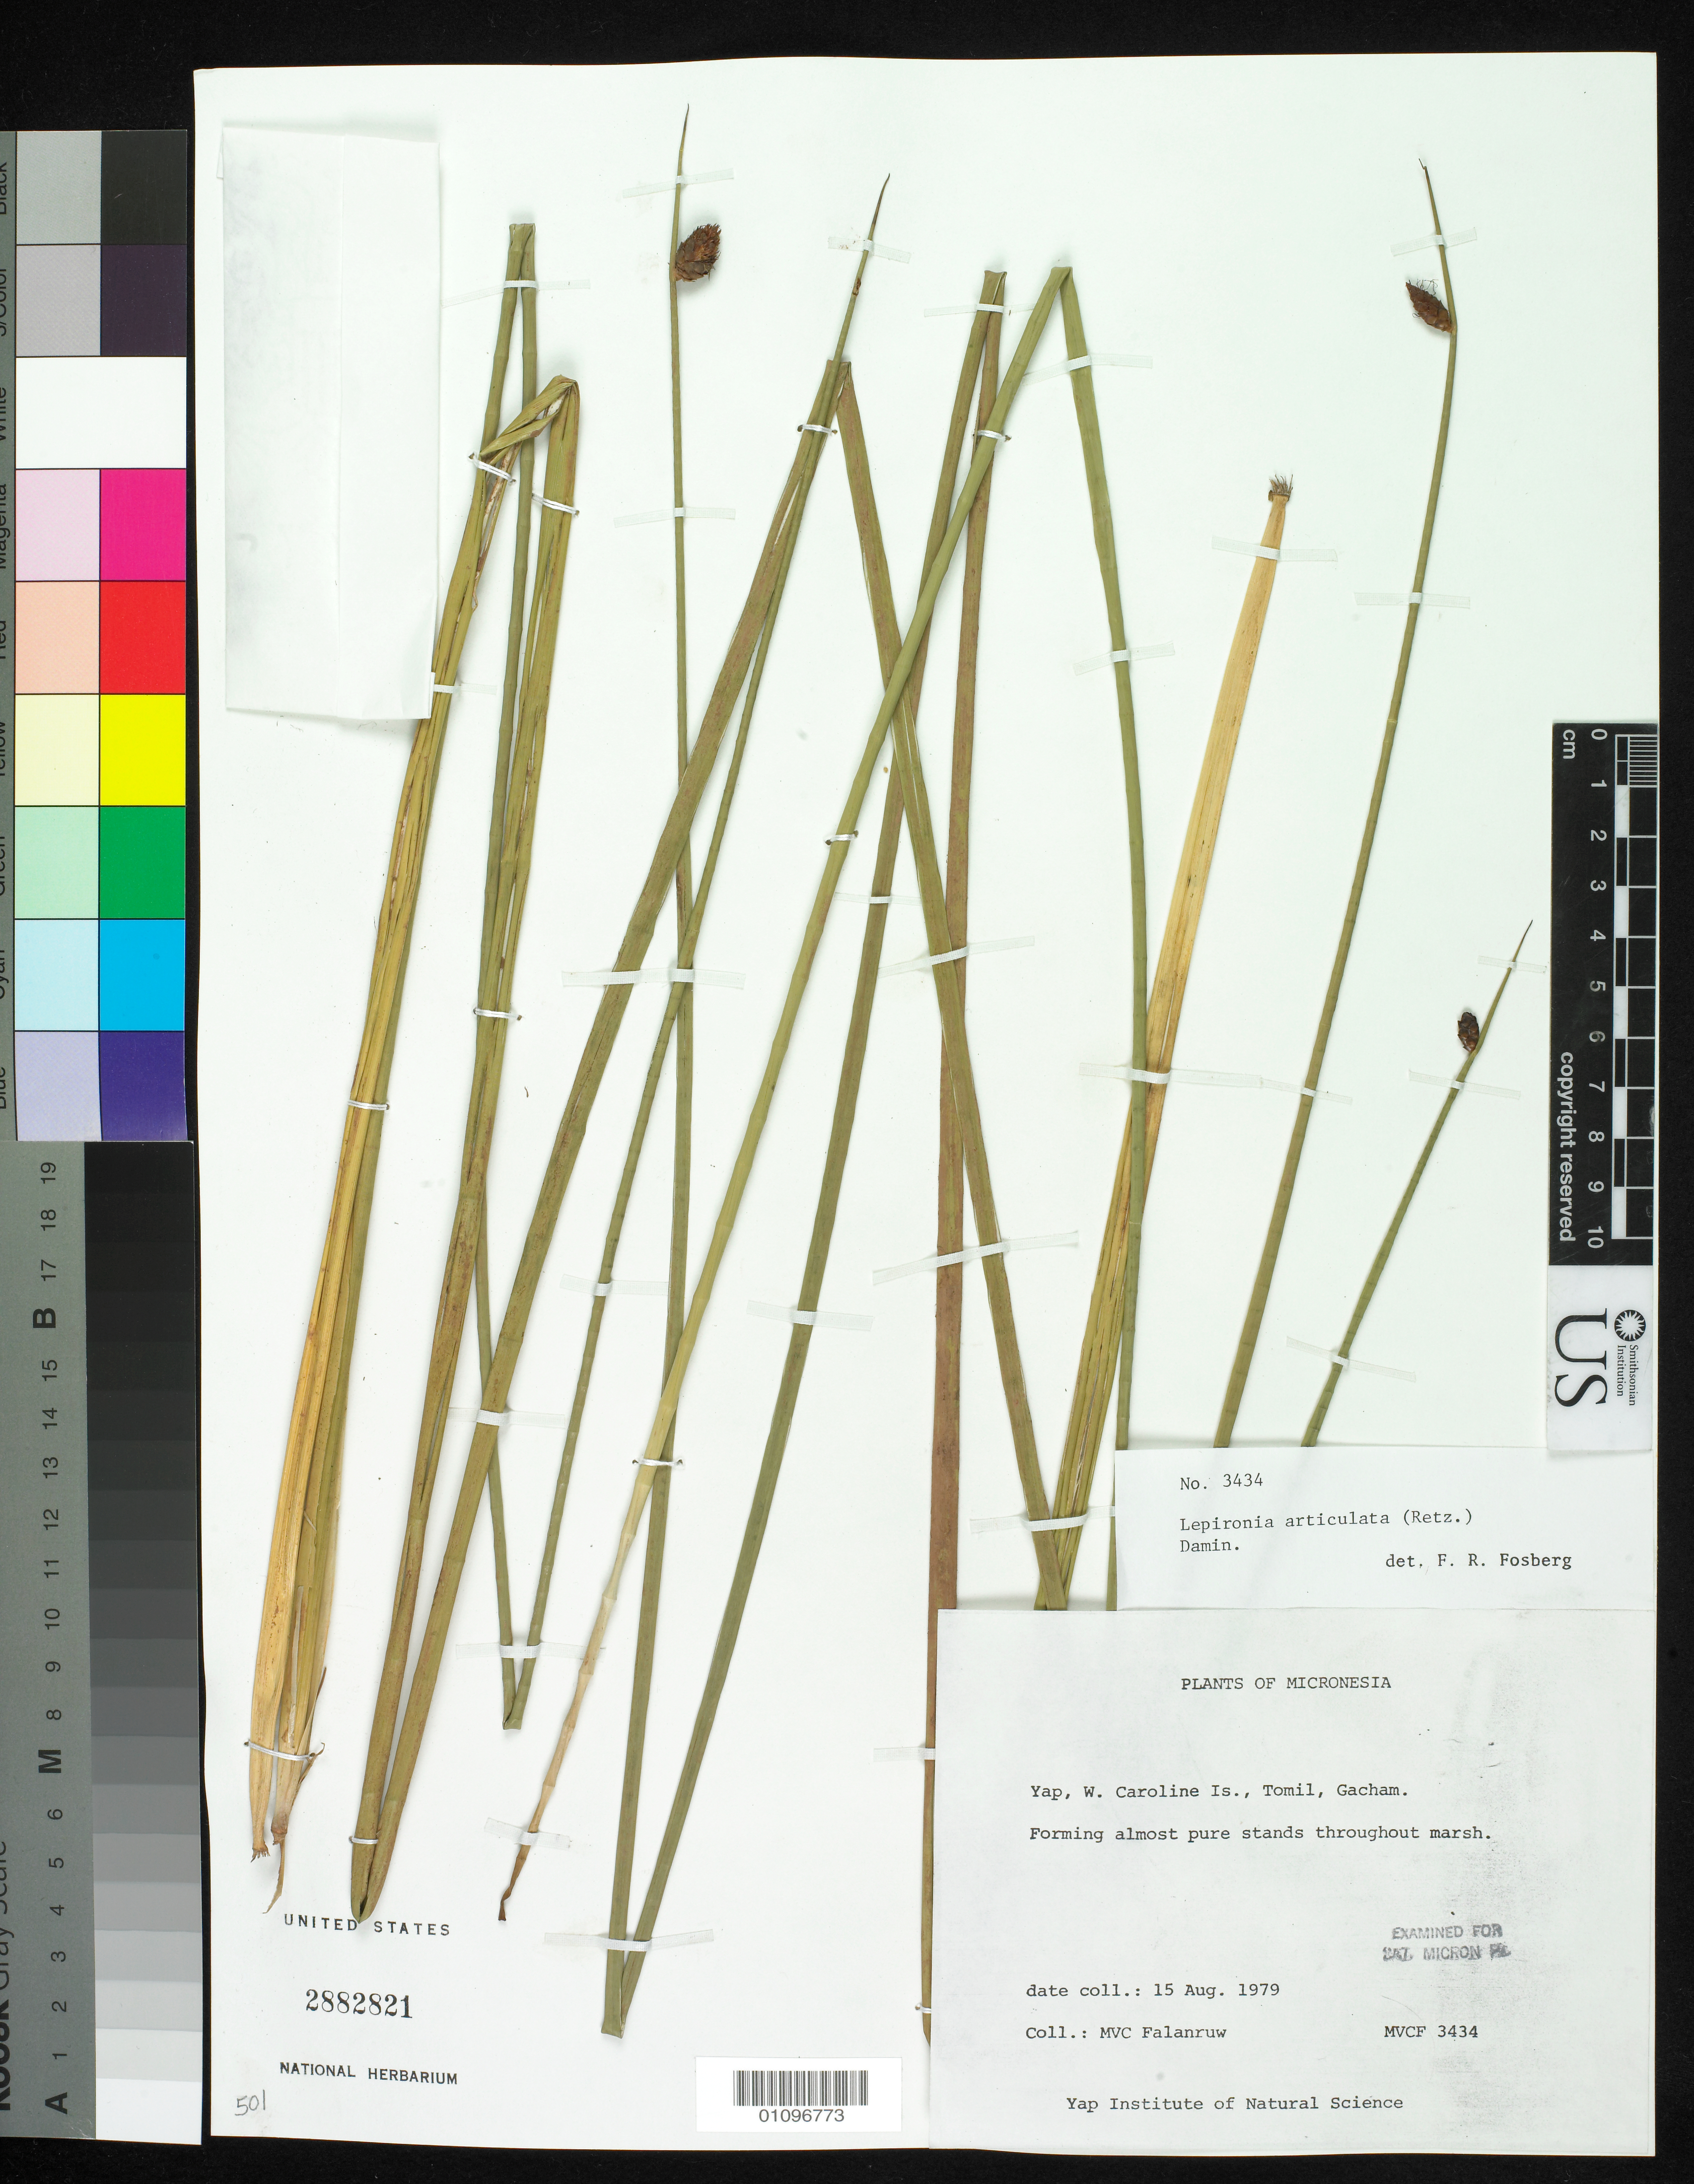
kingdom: Plantae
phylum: Tracheophyta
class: Liliopsida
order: Poales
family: Cyperaceae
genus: Lepironia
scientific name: Lepironia articulata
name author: (Retz.) Domin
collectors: M. V. Falanruw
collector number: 3434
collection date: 1979-08-15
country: Micronesia, Federated States of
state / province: Yap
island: Gagil Tamil [Gagil-Tomil]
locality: Tomil, Gacham.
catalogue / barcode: US 2882821